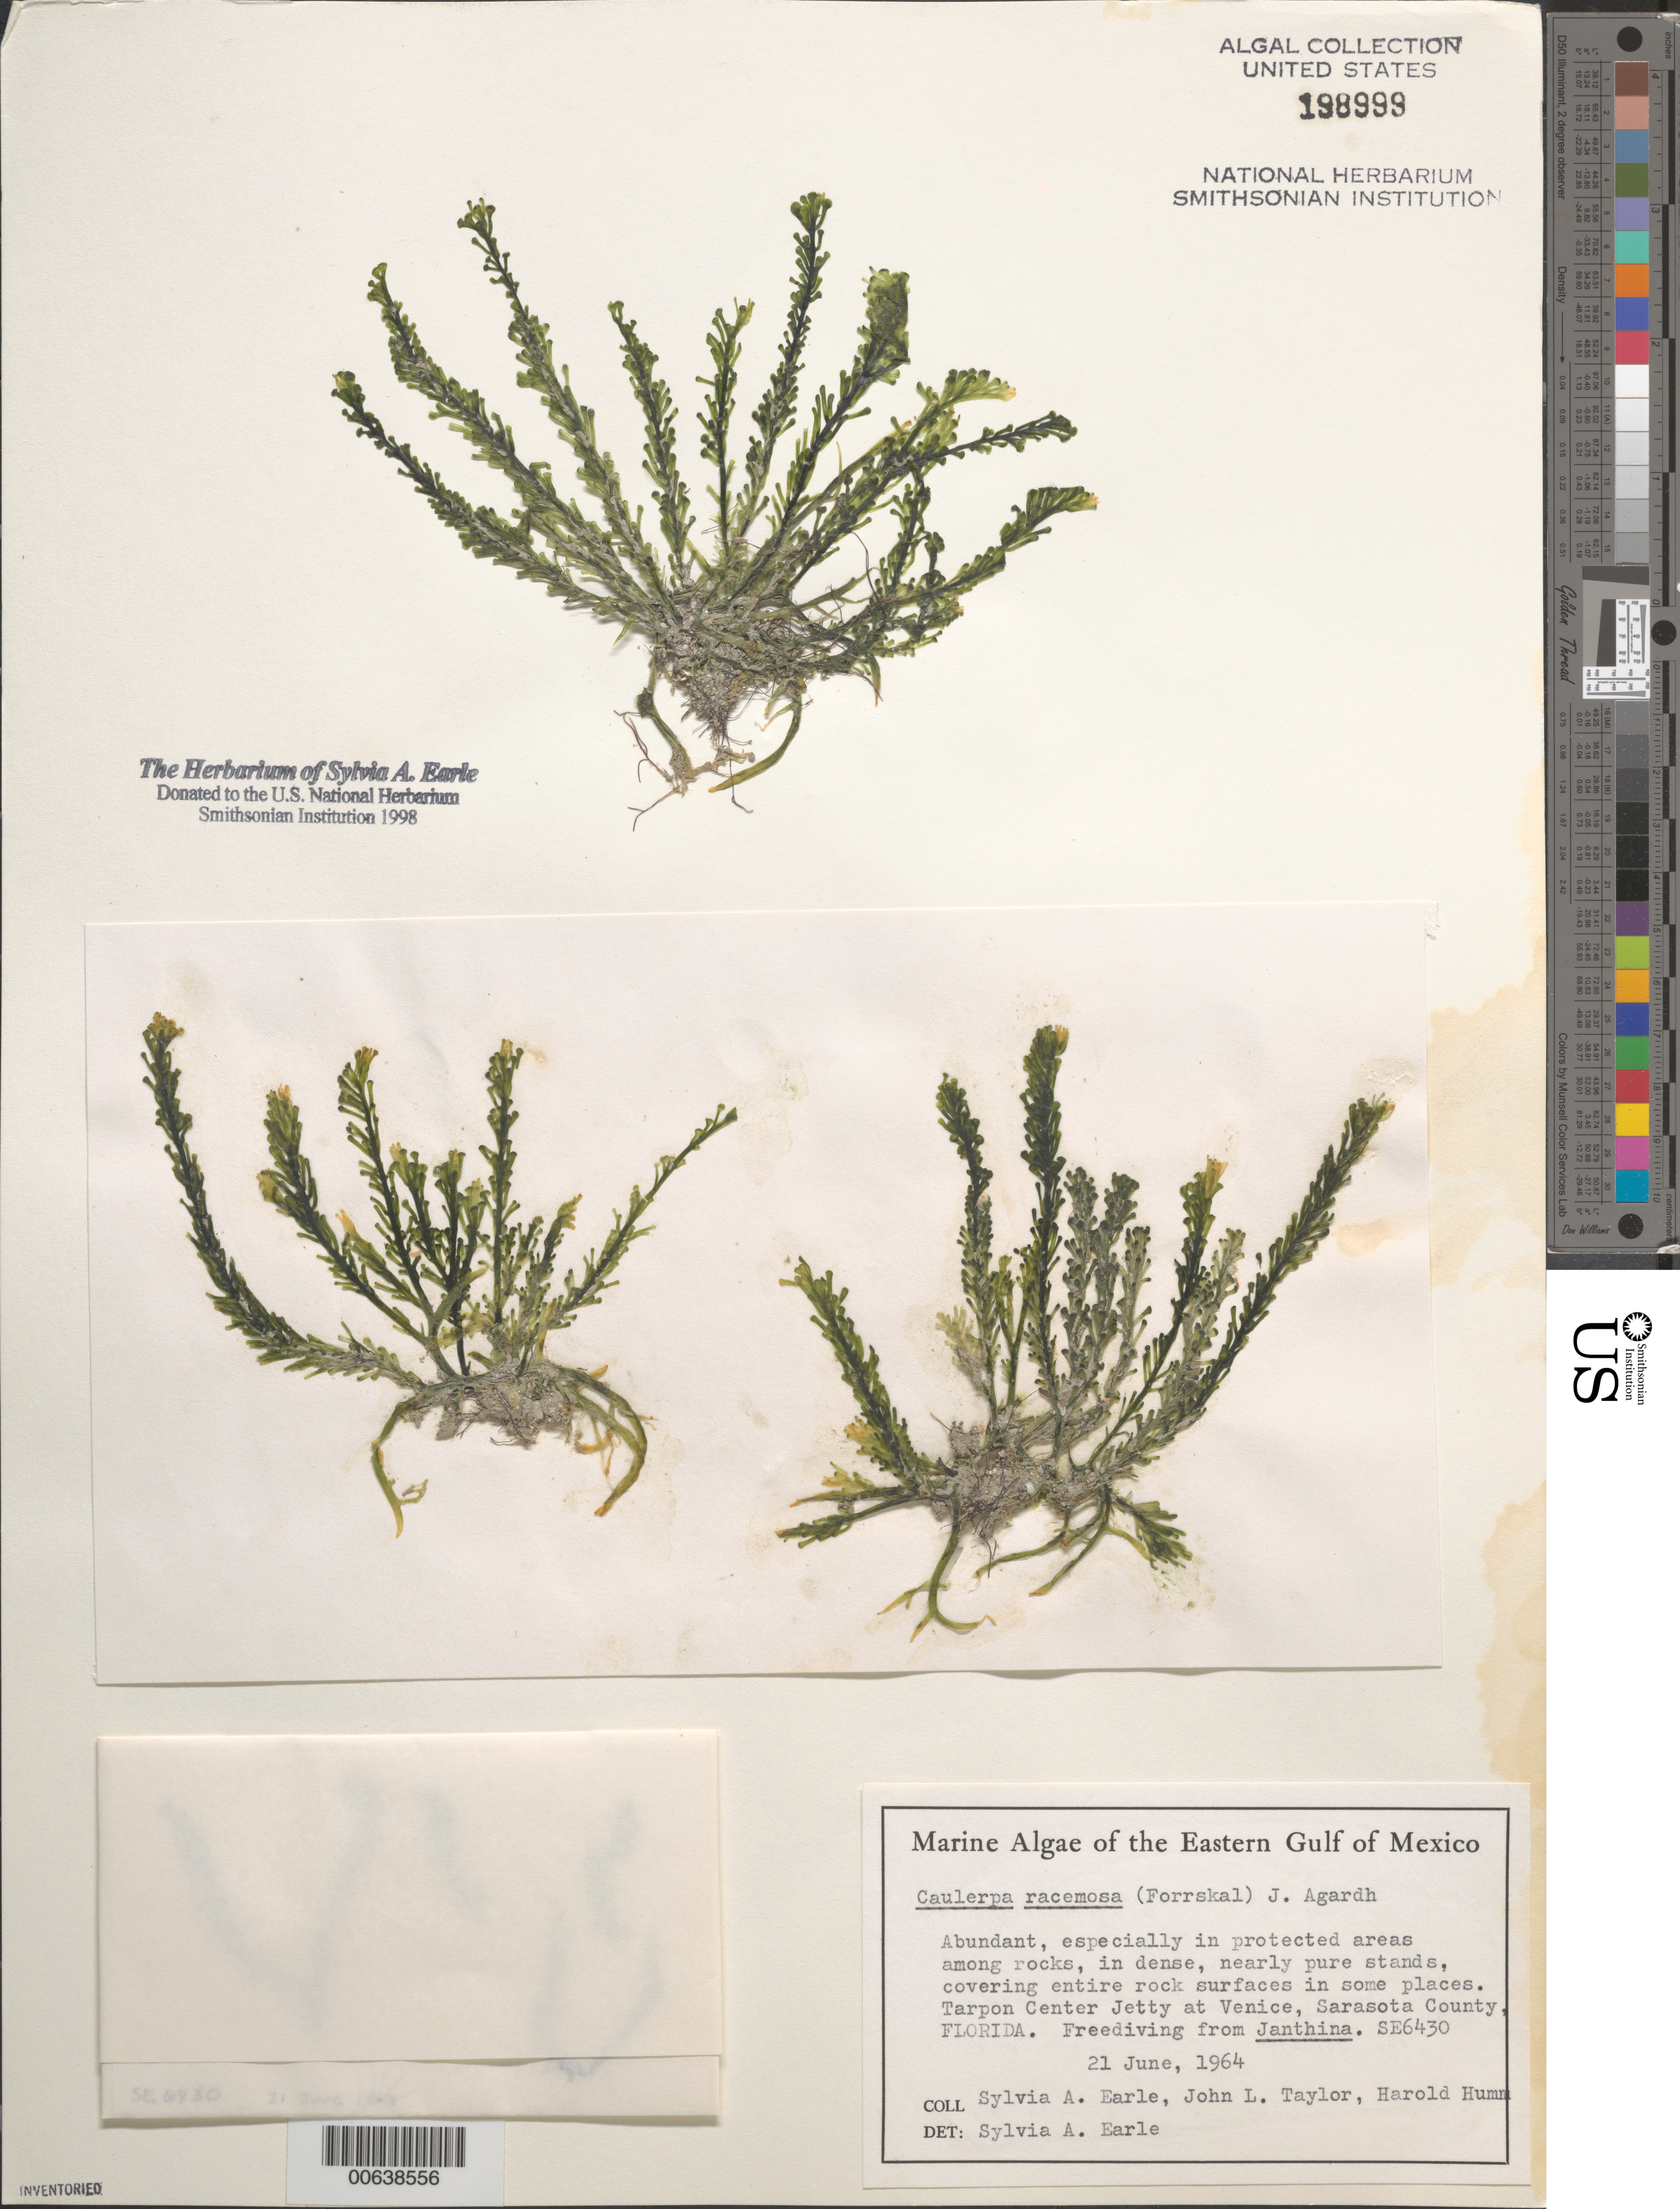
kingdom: Plantae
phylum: Chlorophyta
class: Ulvophyceae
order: Bryopsidales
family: Caulerpaceae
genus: Caulerpa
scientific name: Caulerpa racemosa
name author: (Forssk.) J. Agardh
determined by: Earle, S. A.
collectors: S. A. Earle, J. L. Taylor & H. J. Humm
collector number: SE 6430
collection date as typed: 21 Jun 1964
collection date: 1964-06-21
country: United States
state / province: Florida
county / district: Sarasota County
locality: Tarpon Center Jetty, Venice, Gulf of Mexico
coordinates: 27 6.75'N, 82 28.1'W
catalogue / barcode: US 198999